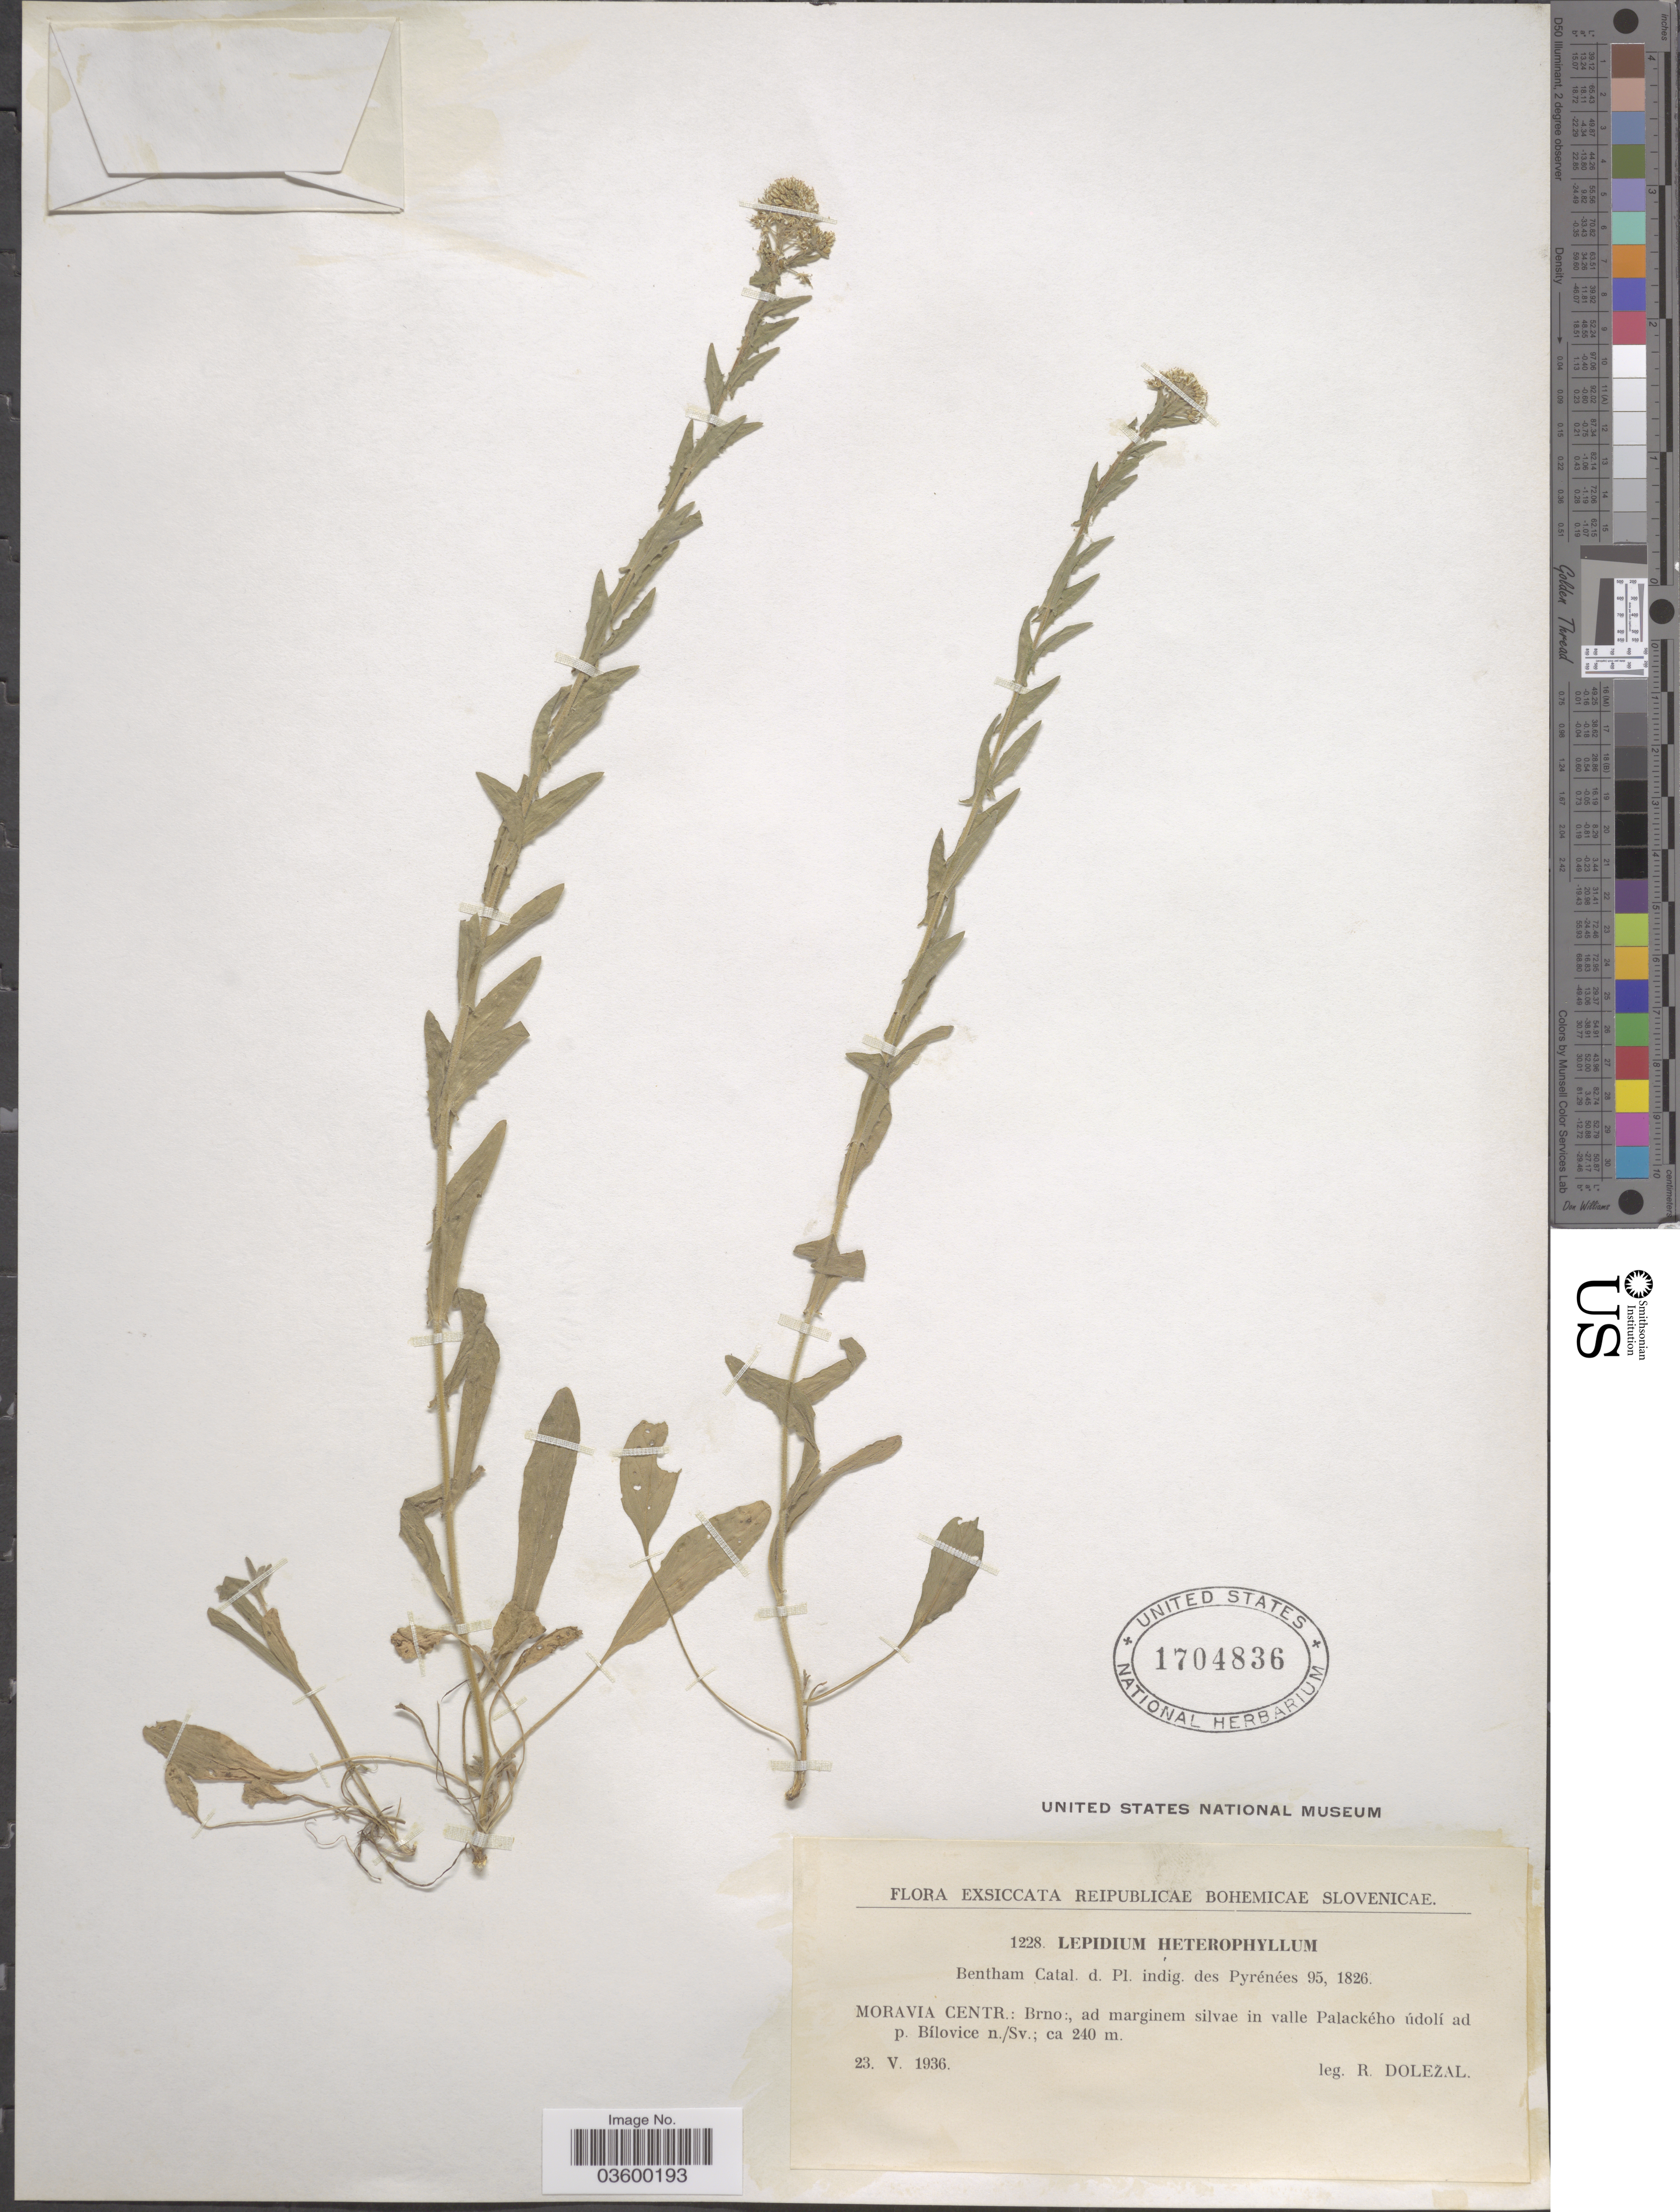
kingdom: Plantae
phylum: Tracheophyta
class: Magnoliopsida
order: Brassicales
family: Brassicaceae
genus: Lepidium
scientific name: Lepidium heterophyllum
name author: Benth.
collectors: R. Dolezal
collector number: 1228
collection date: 1936-05-23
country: Czechia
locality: Reipublicae Bohemicae Slovenicae. Moravia Centr.: Brno:, ad marginem silvae in valle Palackého údolí ad p. Bílovice n./Sv.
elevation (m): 240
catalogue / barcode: US 1704836